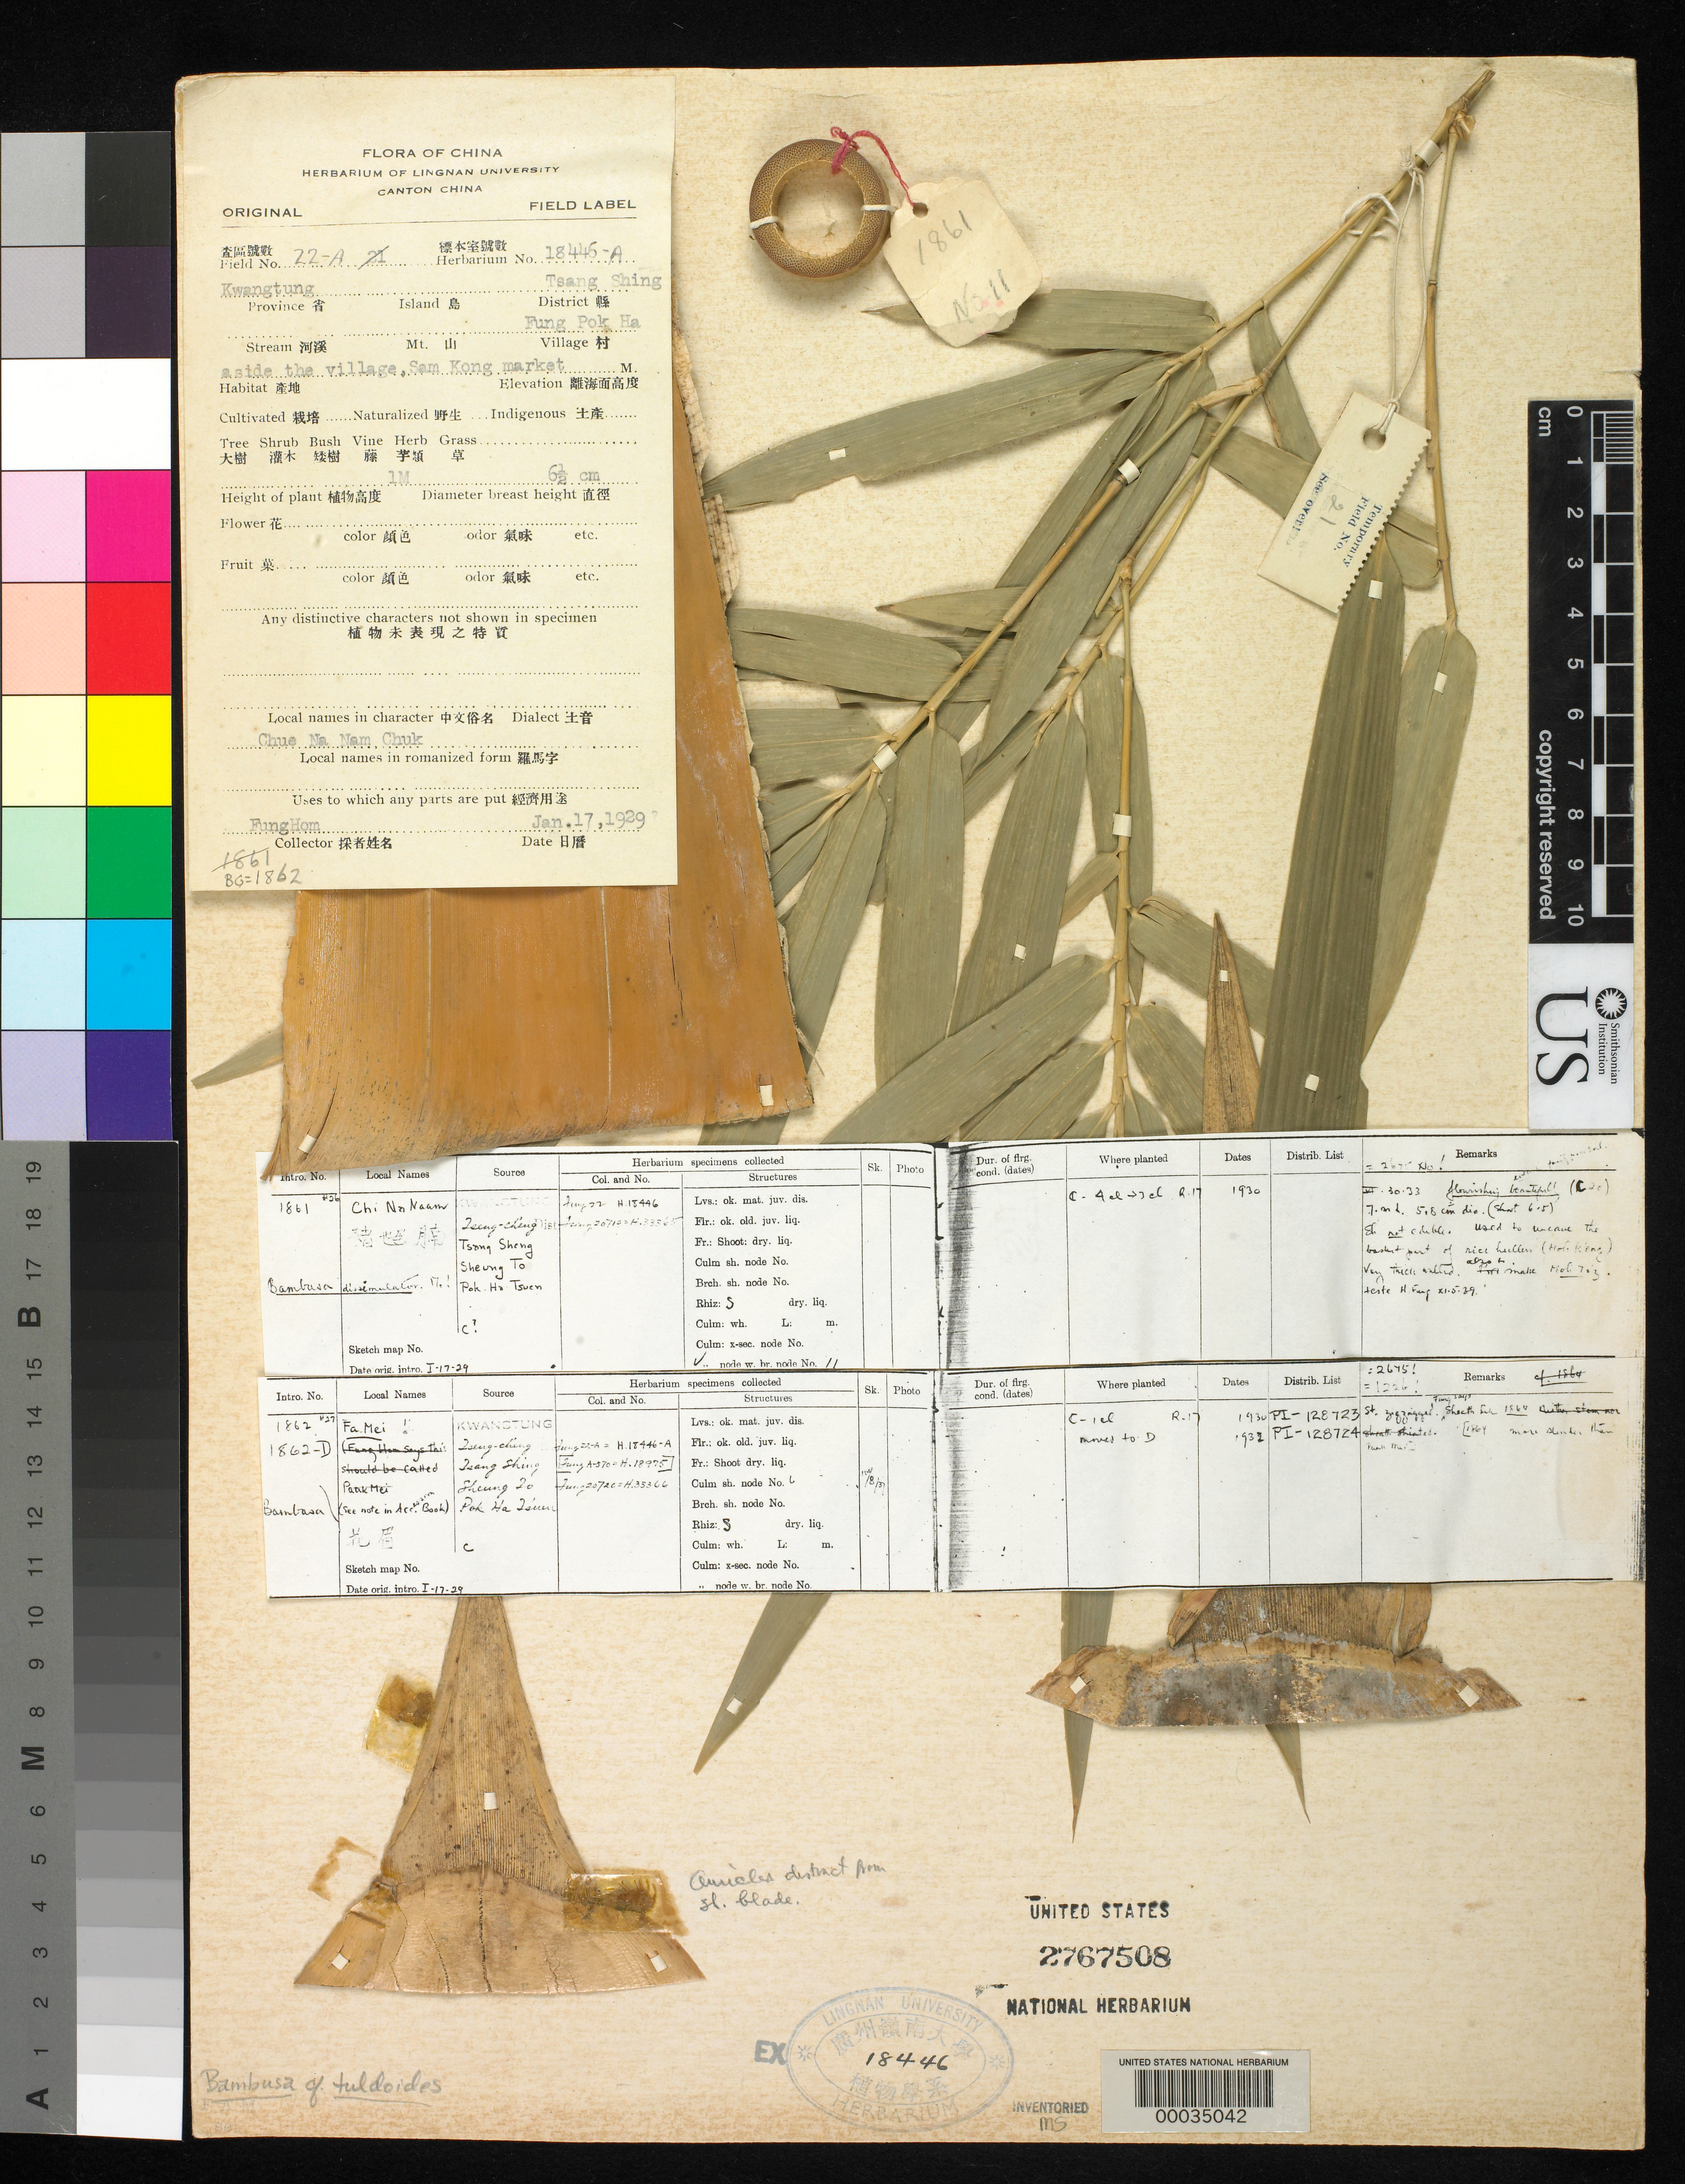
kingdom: Plantae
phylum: Tracheophyta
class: Liliopsida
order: Poales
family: Poaceae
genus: Bambusa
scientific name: Bambusa tuldoides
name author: Munro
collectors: H. L. Fung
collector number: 22-a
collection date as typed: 17 Jan 1929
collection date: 1929-01-17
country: China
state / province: Guangdong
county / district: Tsengshing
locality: Fung Pok Ha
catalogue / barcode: US 2767508